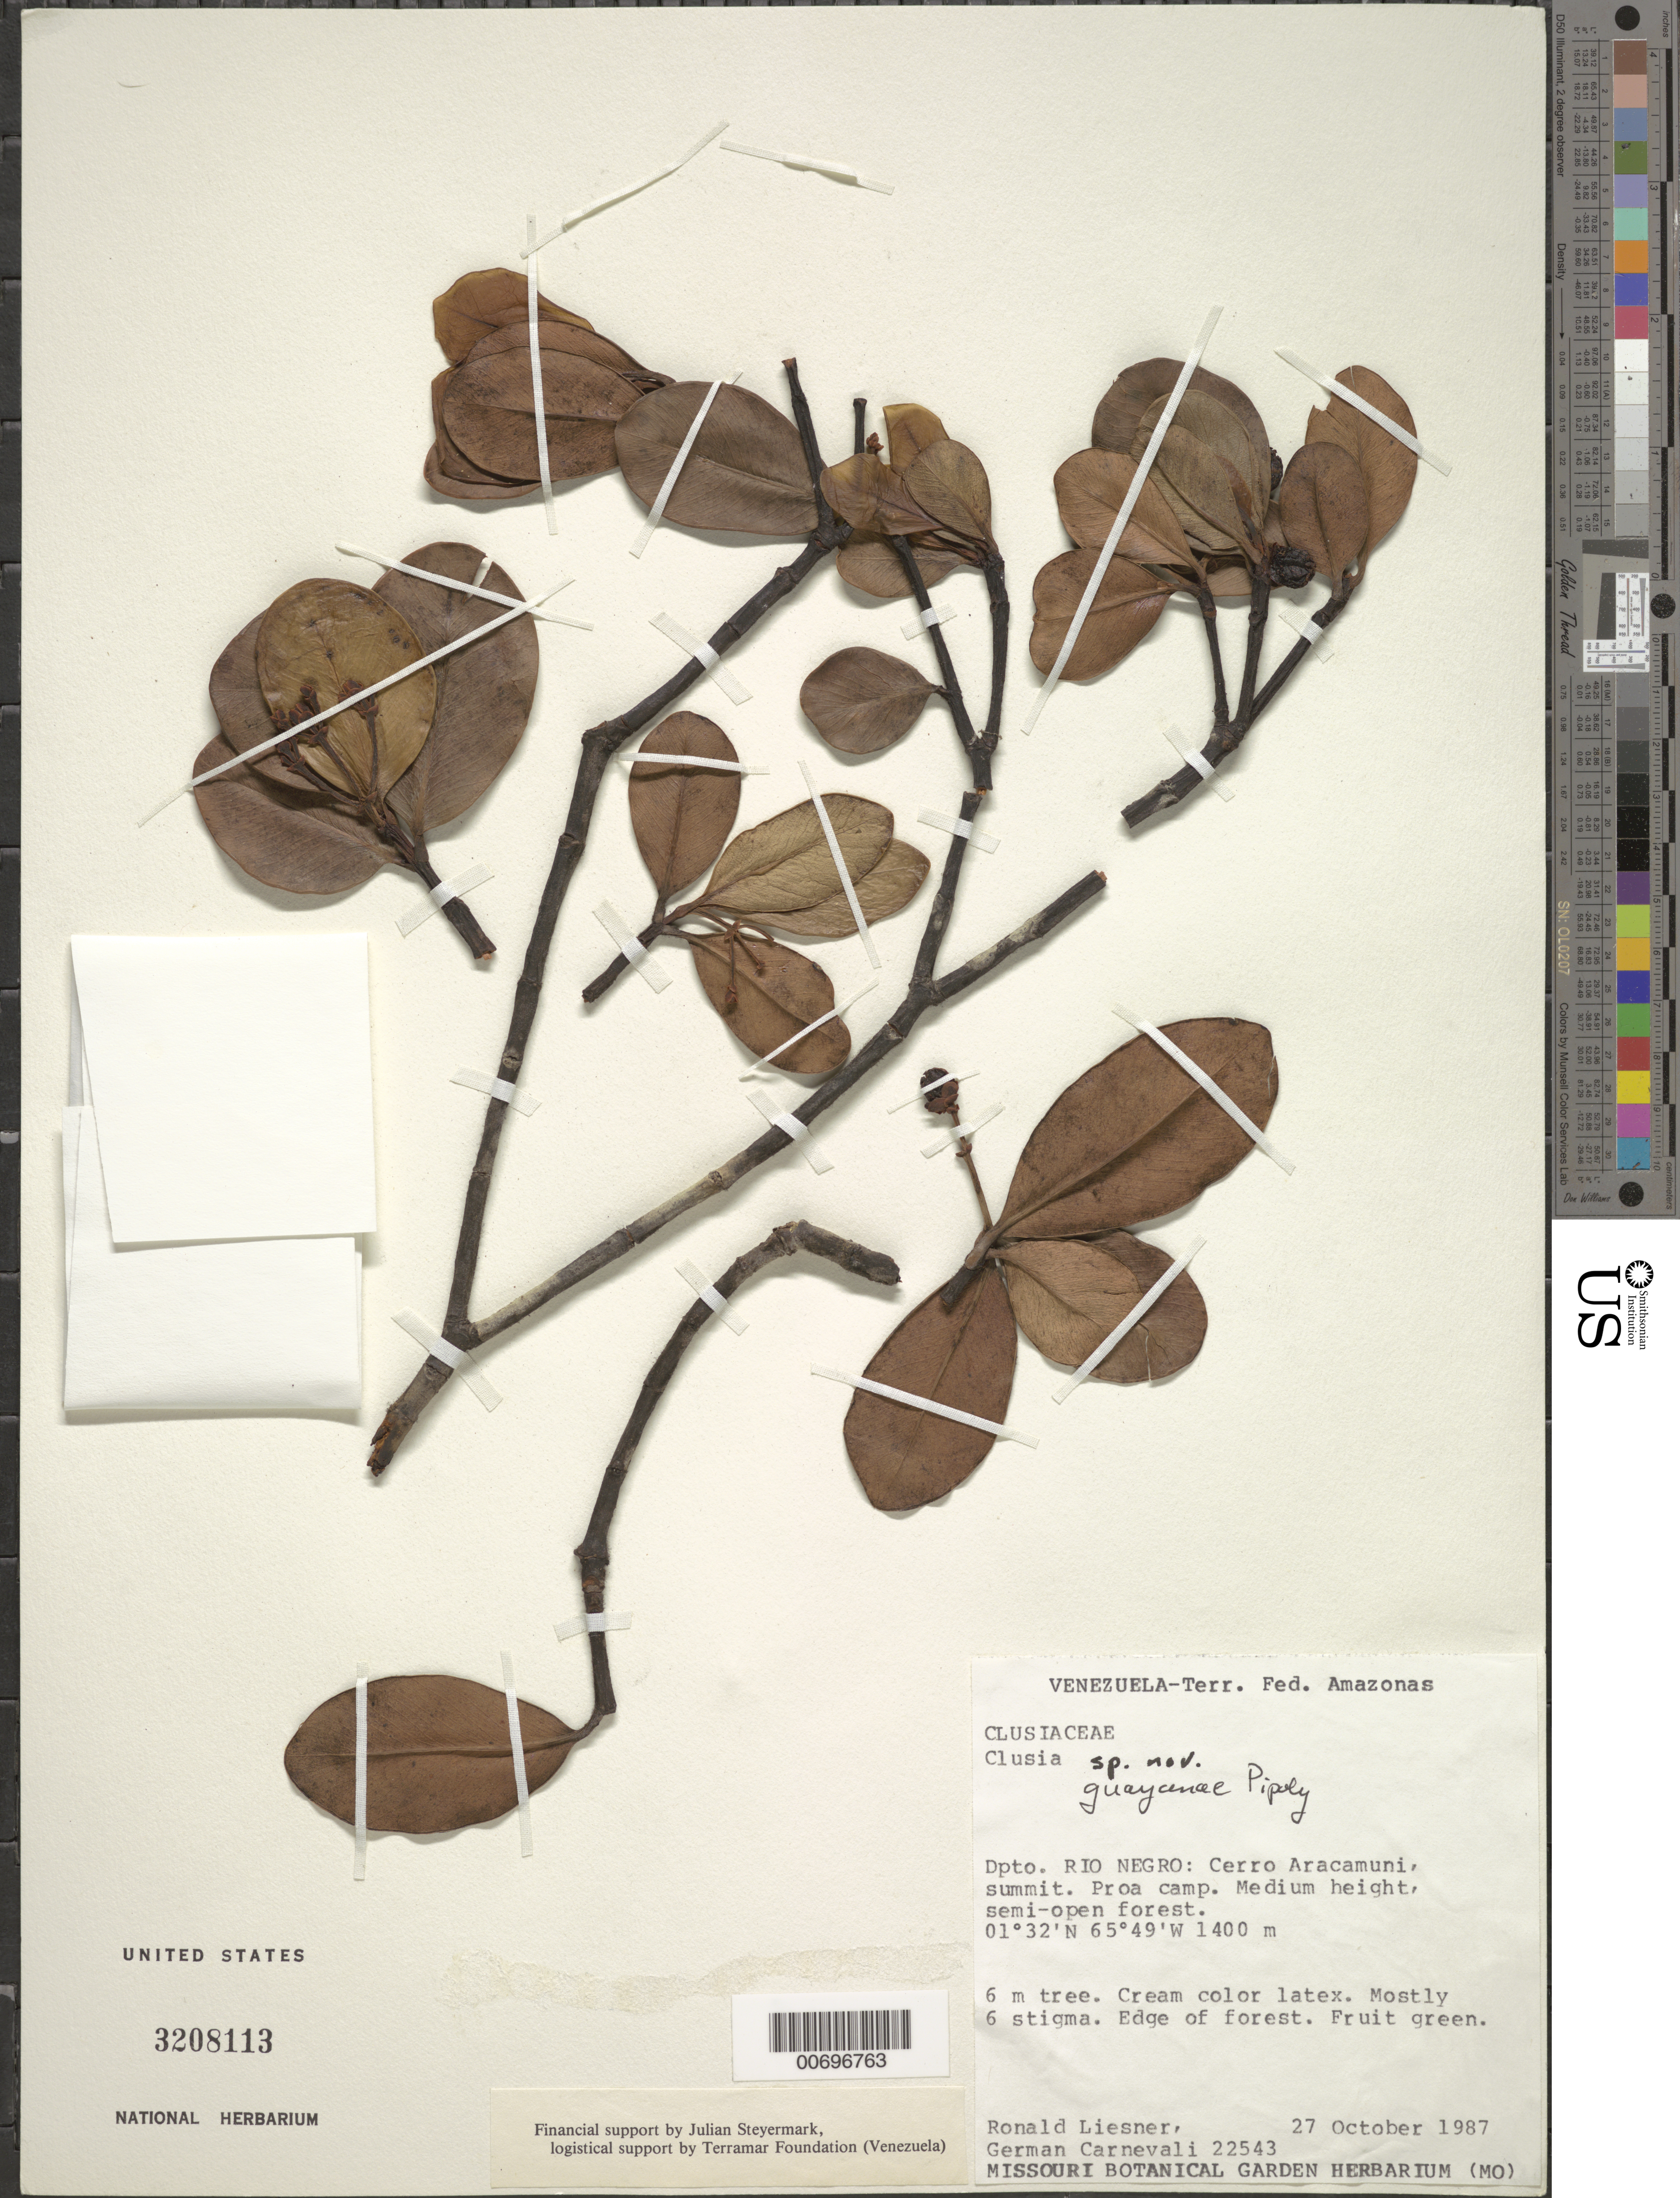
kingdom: Plantae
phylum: Tracheophyta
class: Magnoliopsida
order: Malpighiales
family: Clusiaceae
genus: Clusia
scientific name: Clusia guayanae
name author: Pipoly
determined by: Pipoly, J. J., III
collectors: R. L. Liesner & G. Carnevali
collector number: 22543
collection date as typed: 27-Oct-87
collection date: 1987-10-27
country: Venezuela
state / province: Amazonas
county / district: Río Negro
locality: Cerro Aracamuni, summit; Proa camp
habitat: Medium height, semi-open forest. Edge of forest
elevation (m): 1400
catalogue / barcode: US 3208113